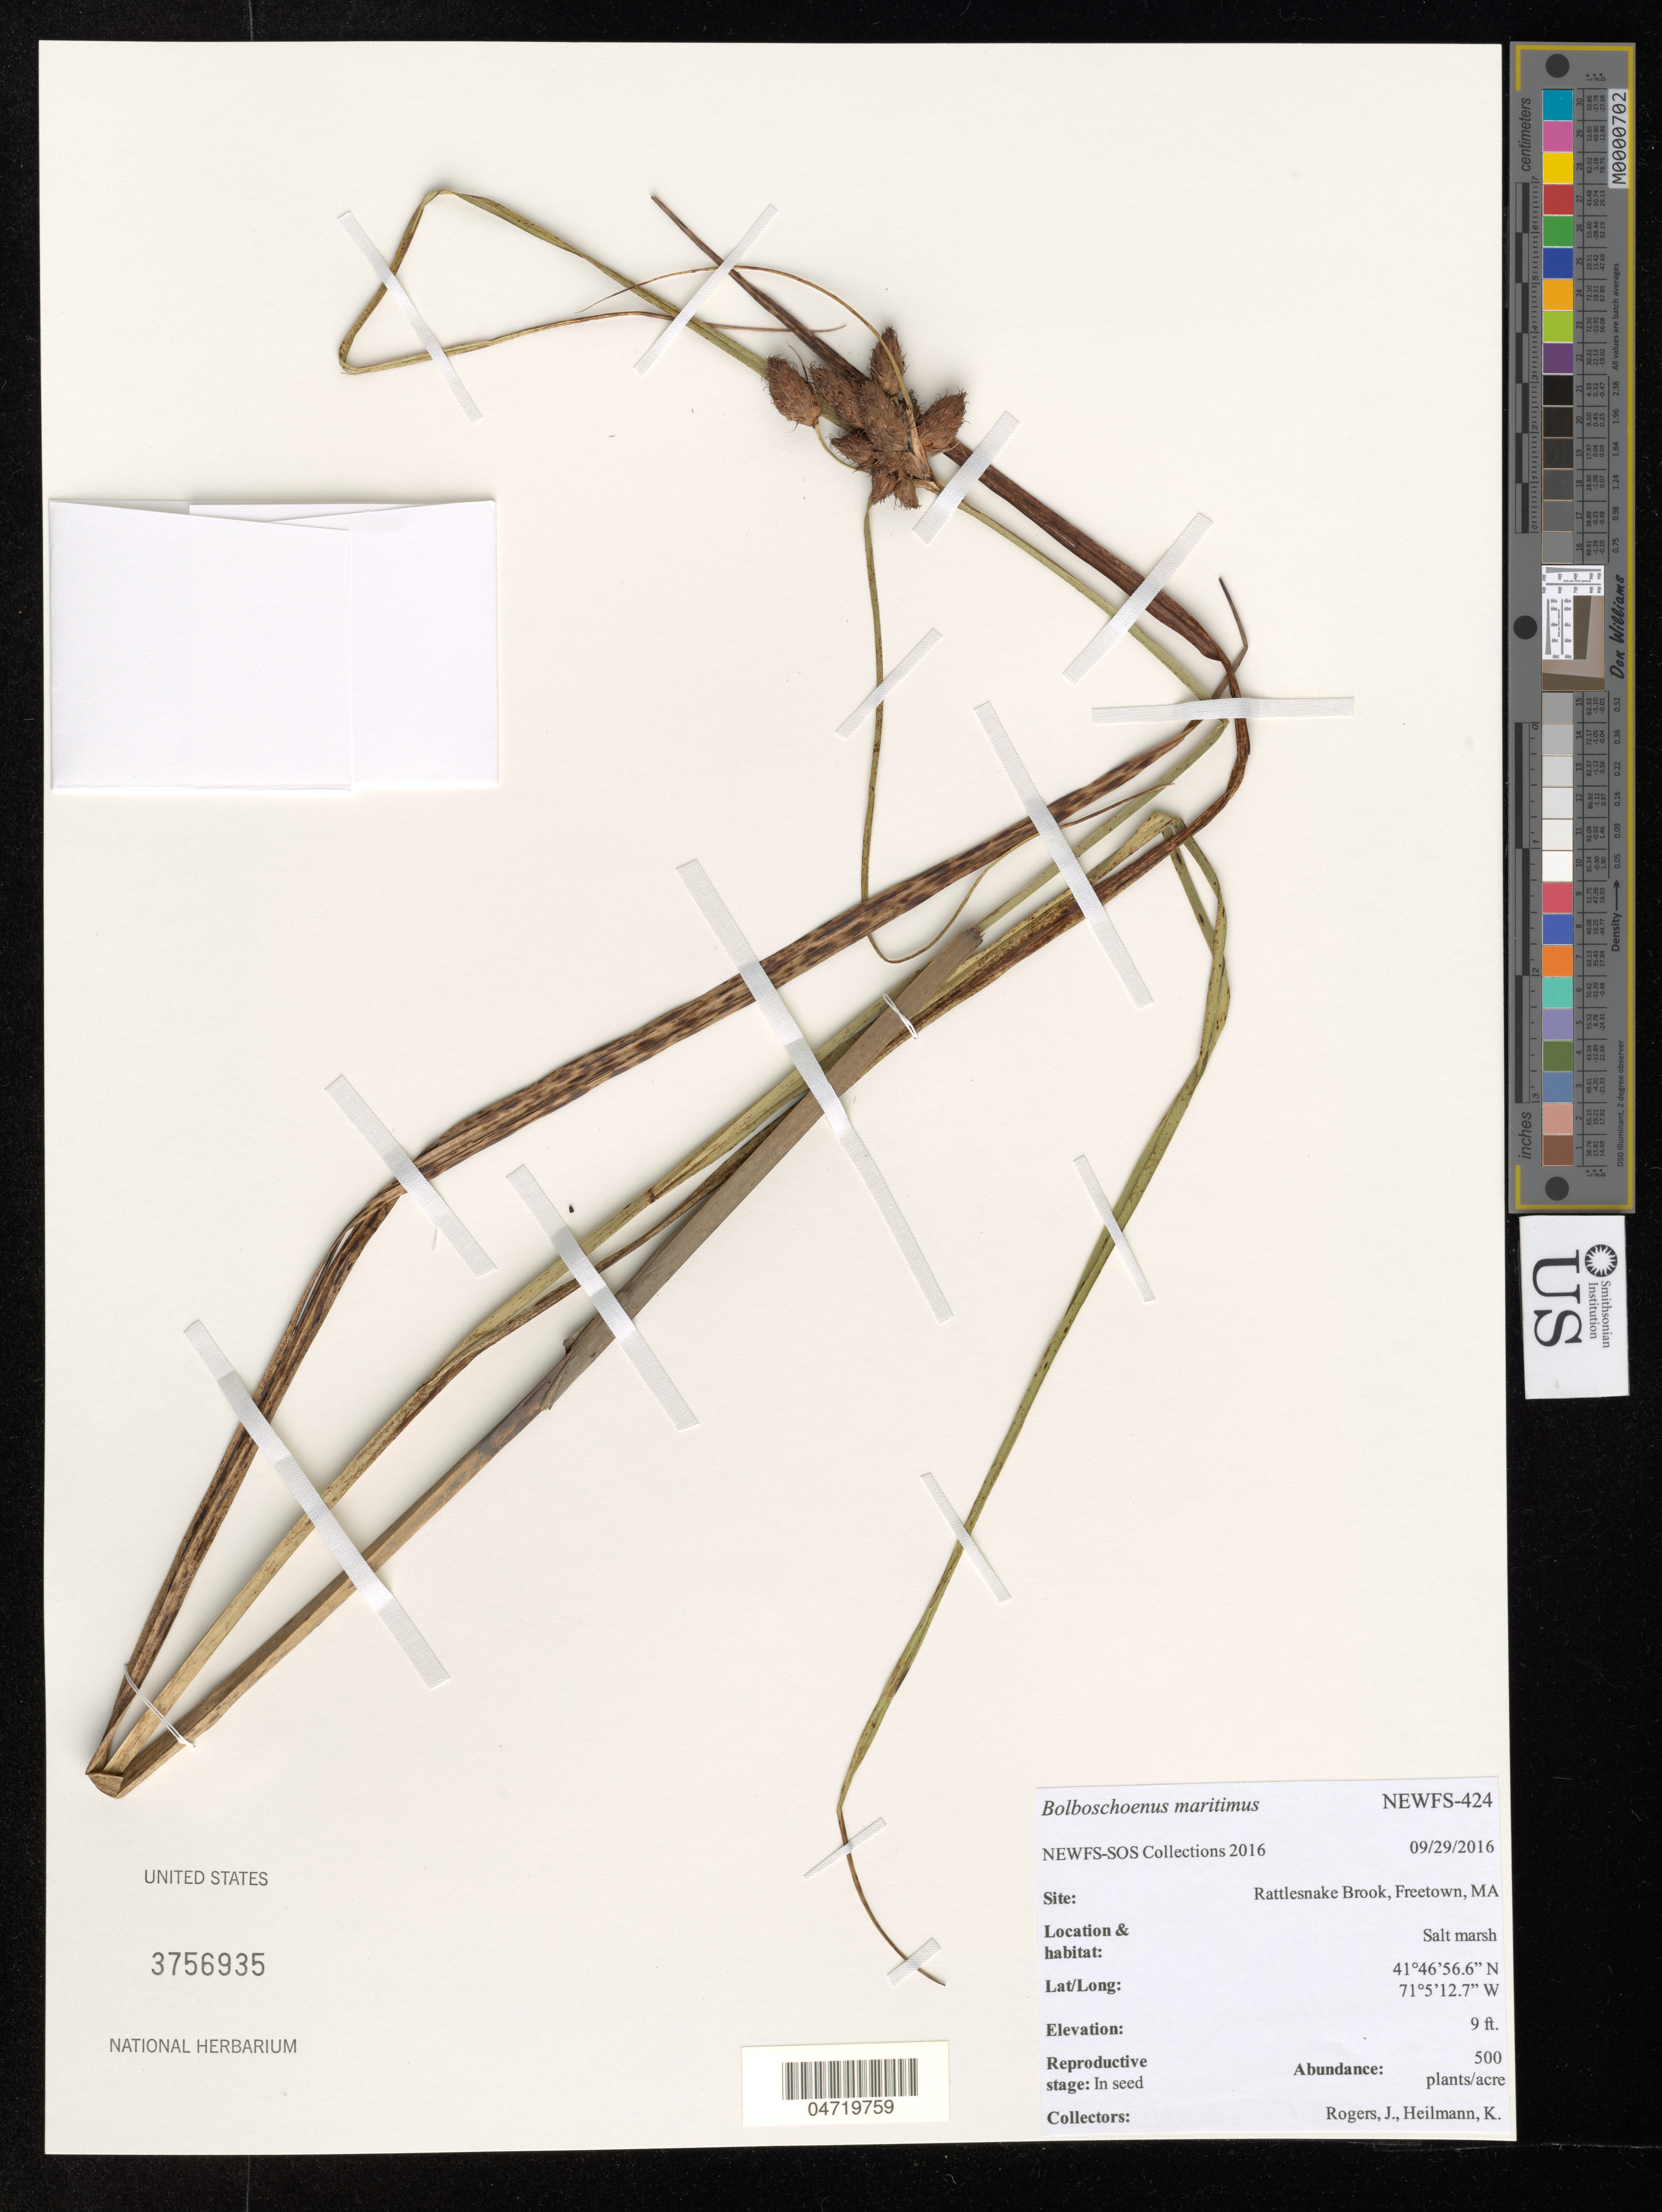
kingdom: Plantae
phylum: Tracheophyta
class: Liliopsida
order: Poales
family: Cyperaceae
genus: Bolboschoenus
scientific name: Bolboschoenus maritimus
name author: (L.) Palla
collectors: J. Rogers & K. Heilmann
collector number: NEWFS-424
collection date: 2016-09-29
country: United States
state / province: Massachusetts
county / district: Bristol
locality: Rattlesnake Brook Dam, Freetown, Marsh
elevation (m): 3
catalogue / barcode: US 3756935